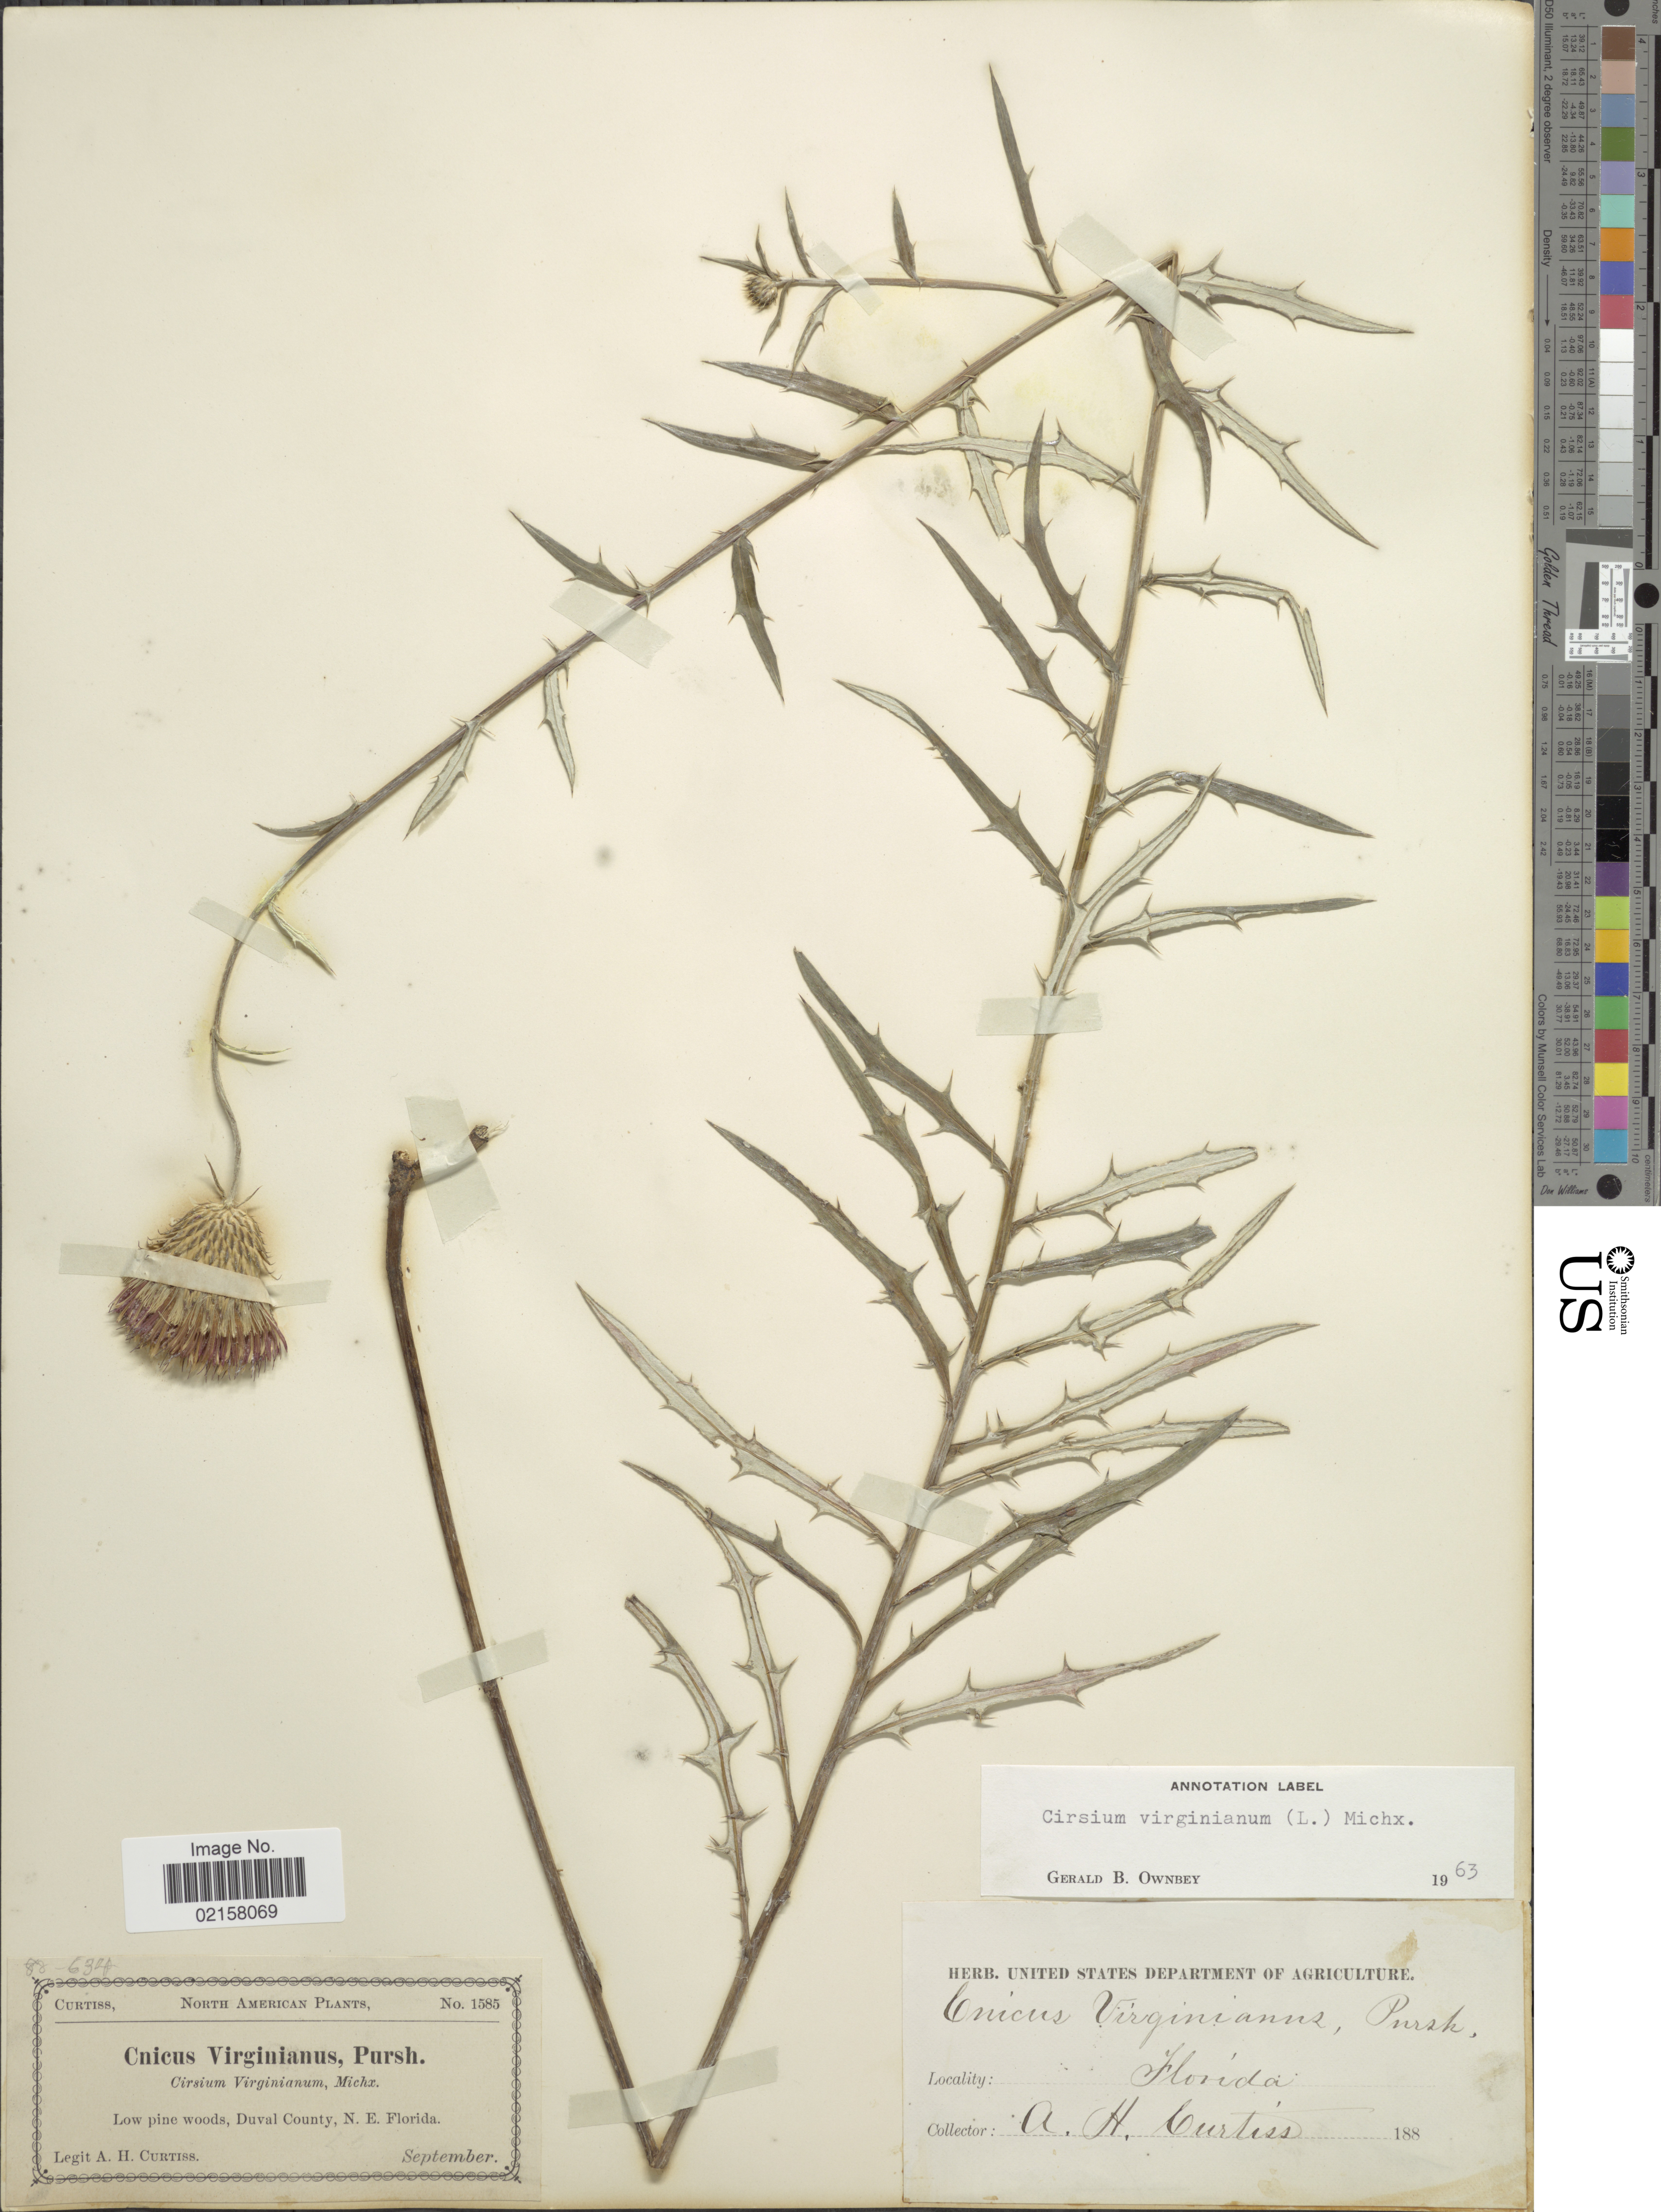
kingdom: Plantae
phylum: Tracheophyta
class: Magnoliopsida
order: Asterales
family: Asteraceae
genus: Cirsium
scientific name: Cirsium virginianum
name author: (L.) Michx.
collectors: A. H. Curtiss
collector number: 1585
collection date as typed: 188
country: United States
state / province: Florida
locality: Low pine woods, Duval County, N. E. Florida.